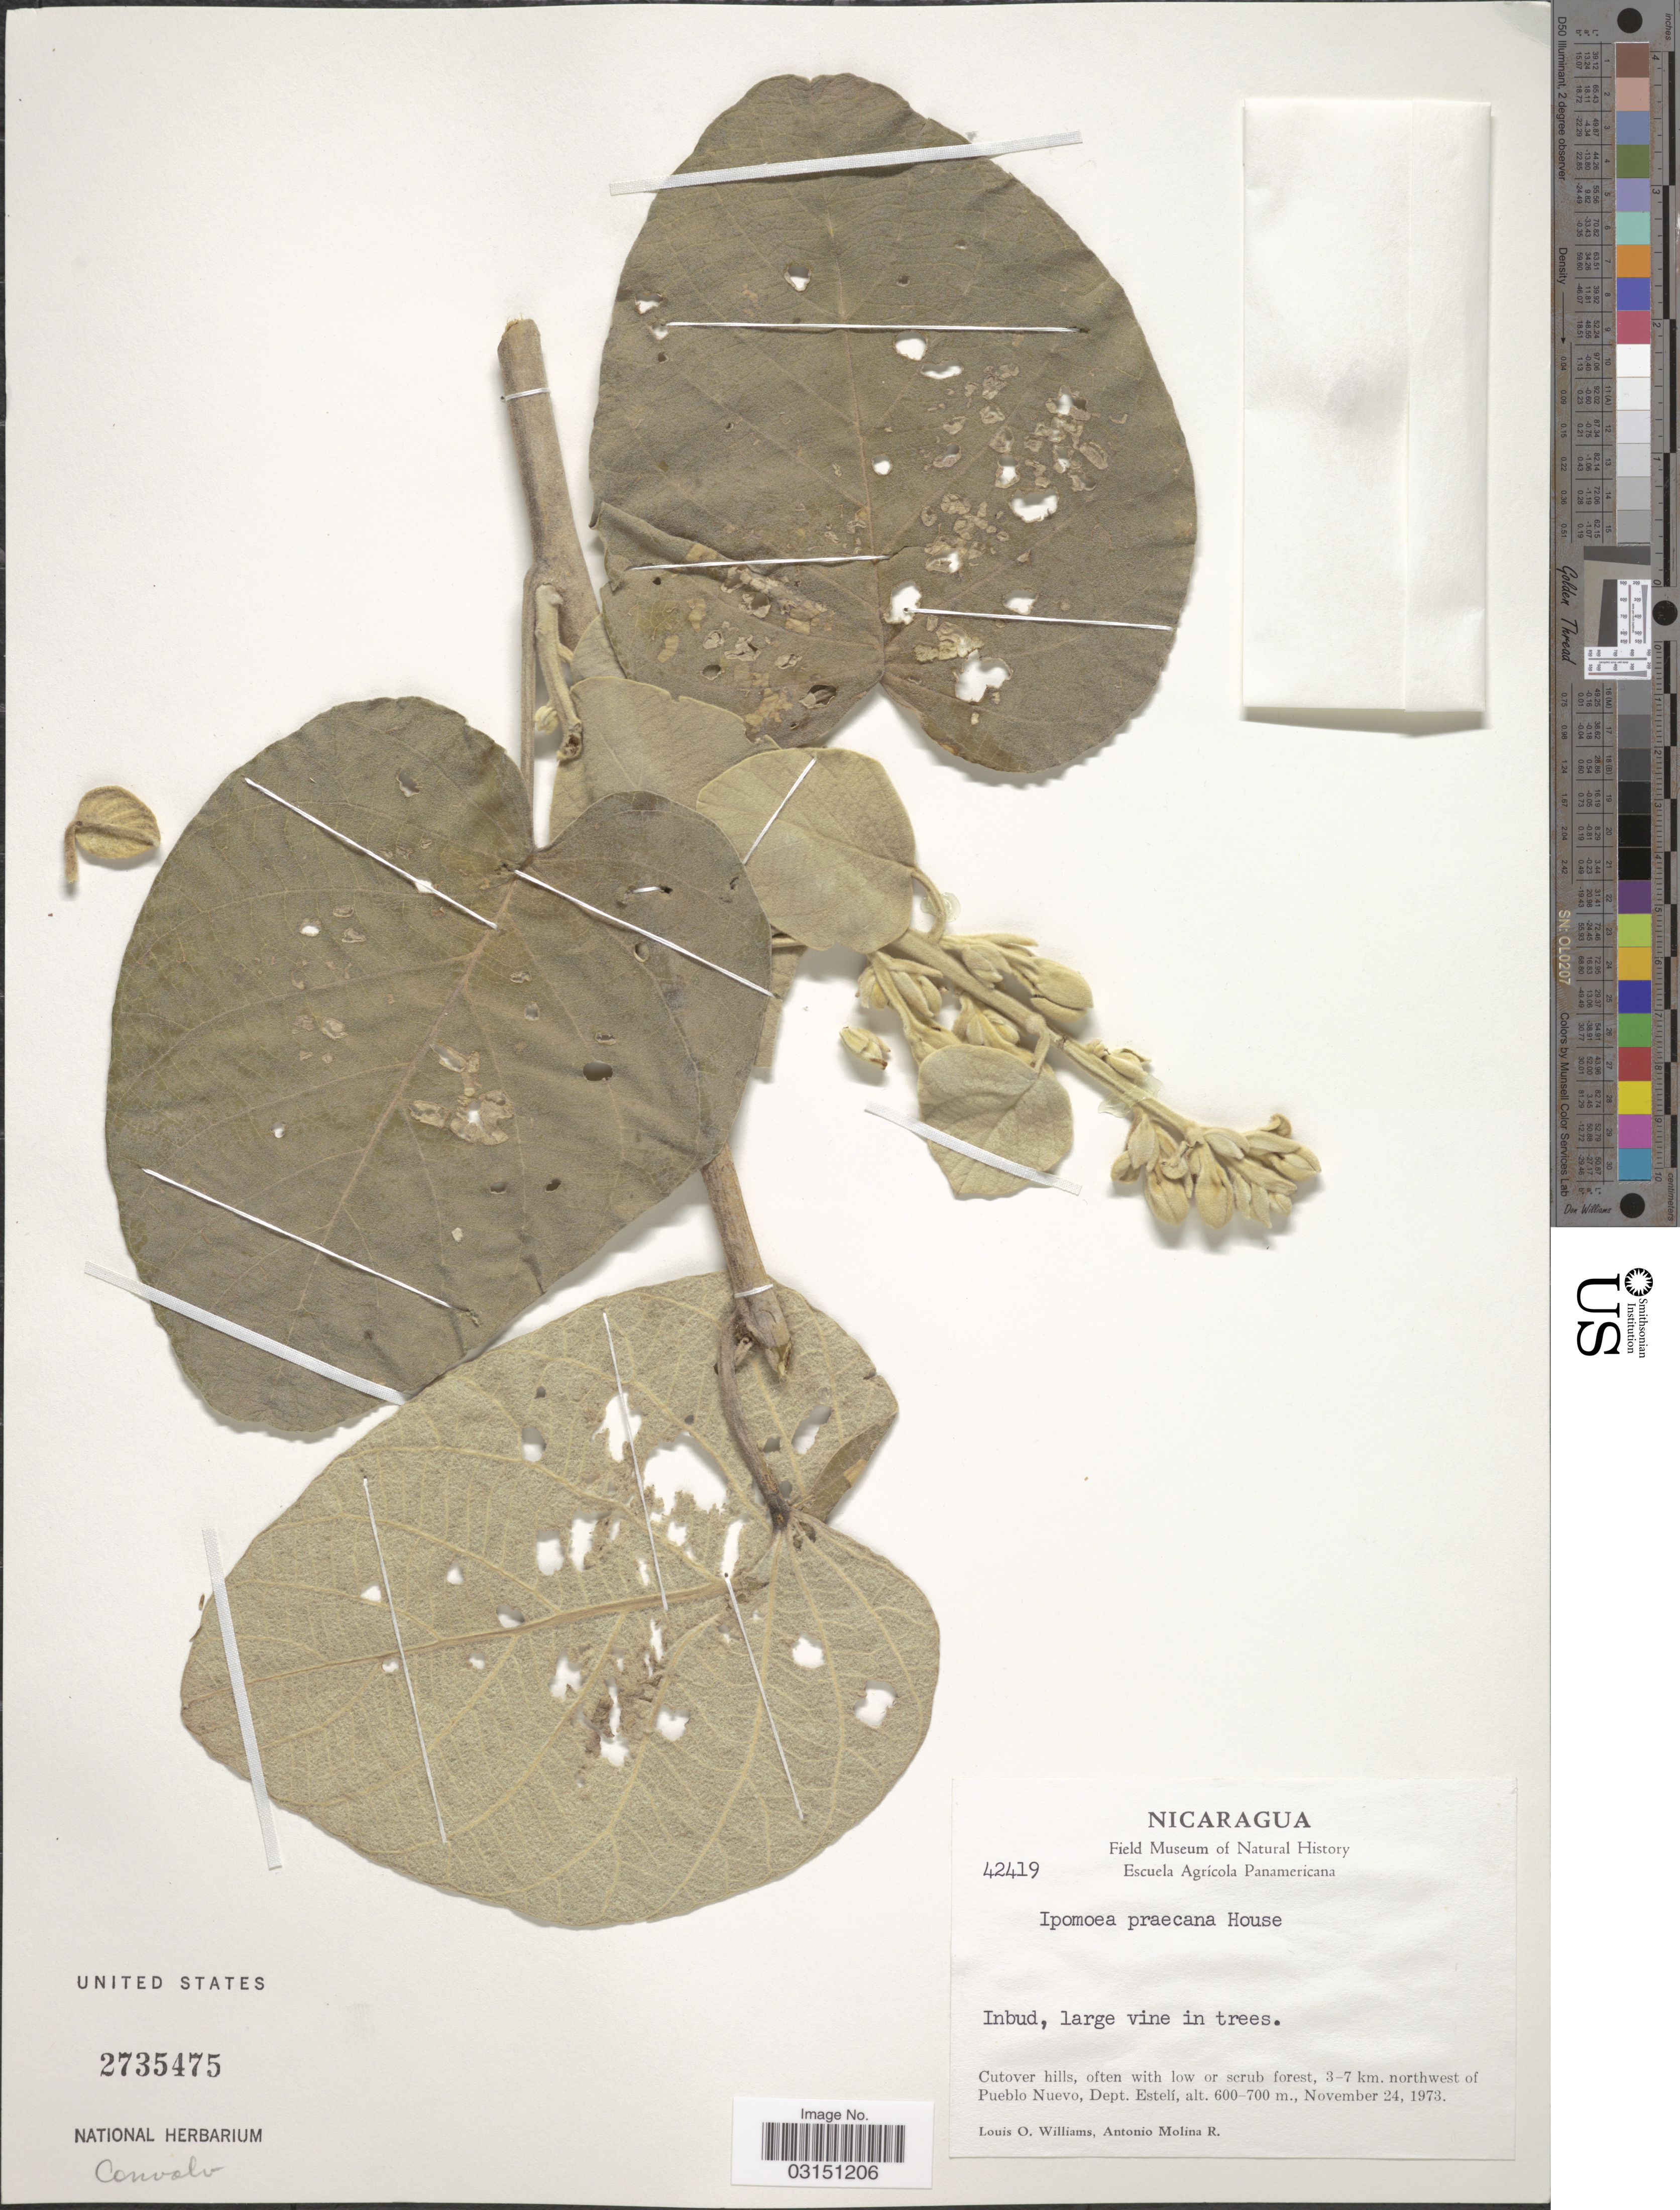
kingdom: Plantae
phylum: Tracheophyta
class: Magnoliopsida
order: Solanales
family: Convolvulaceae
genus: Ipomoea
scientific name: Ipomoea praecana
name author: House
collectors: L. O. Williams & A. Molina R.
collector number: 42419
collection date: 1973-11-24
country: Nicaragua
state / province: Esteli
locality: Cutover hills, often with low or scrub forest, 3-7 km. northwest of Pueblo Nuevo, Dept. Estelí.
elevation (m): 600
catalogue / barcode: US 2735475